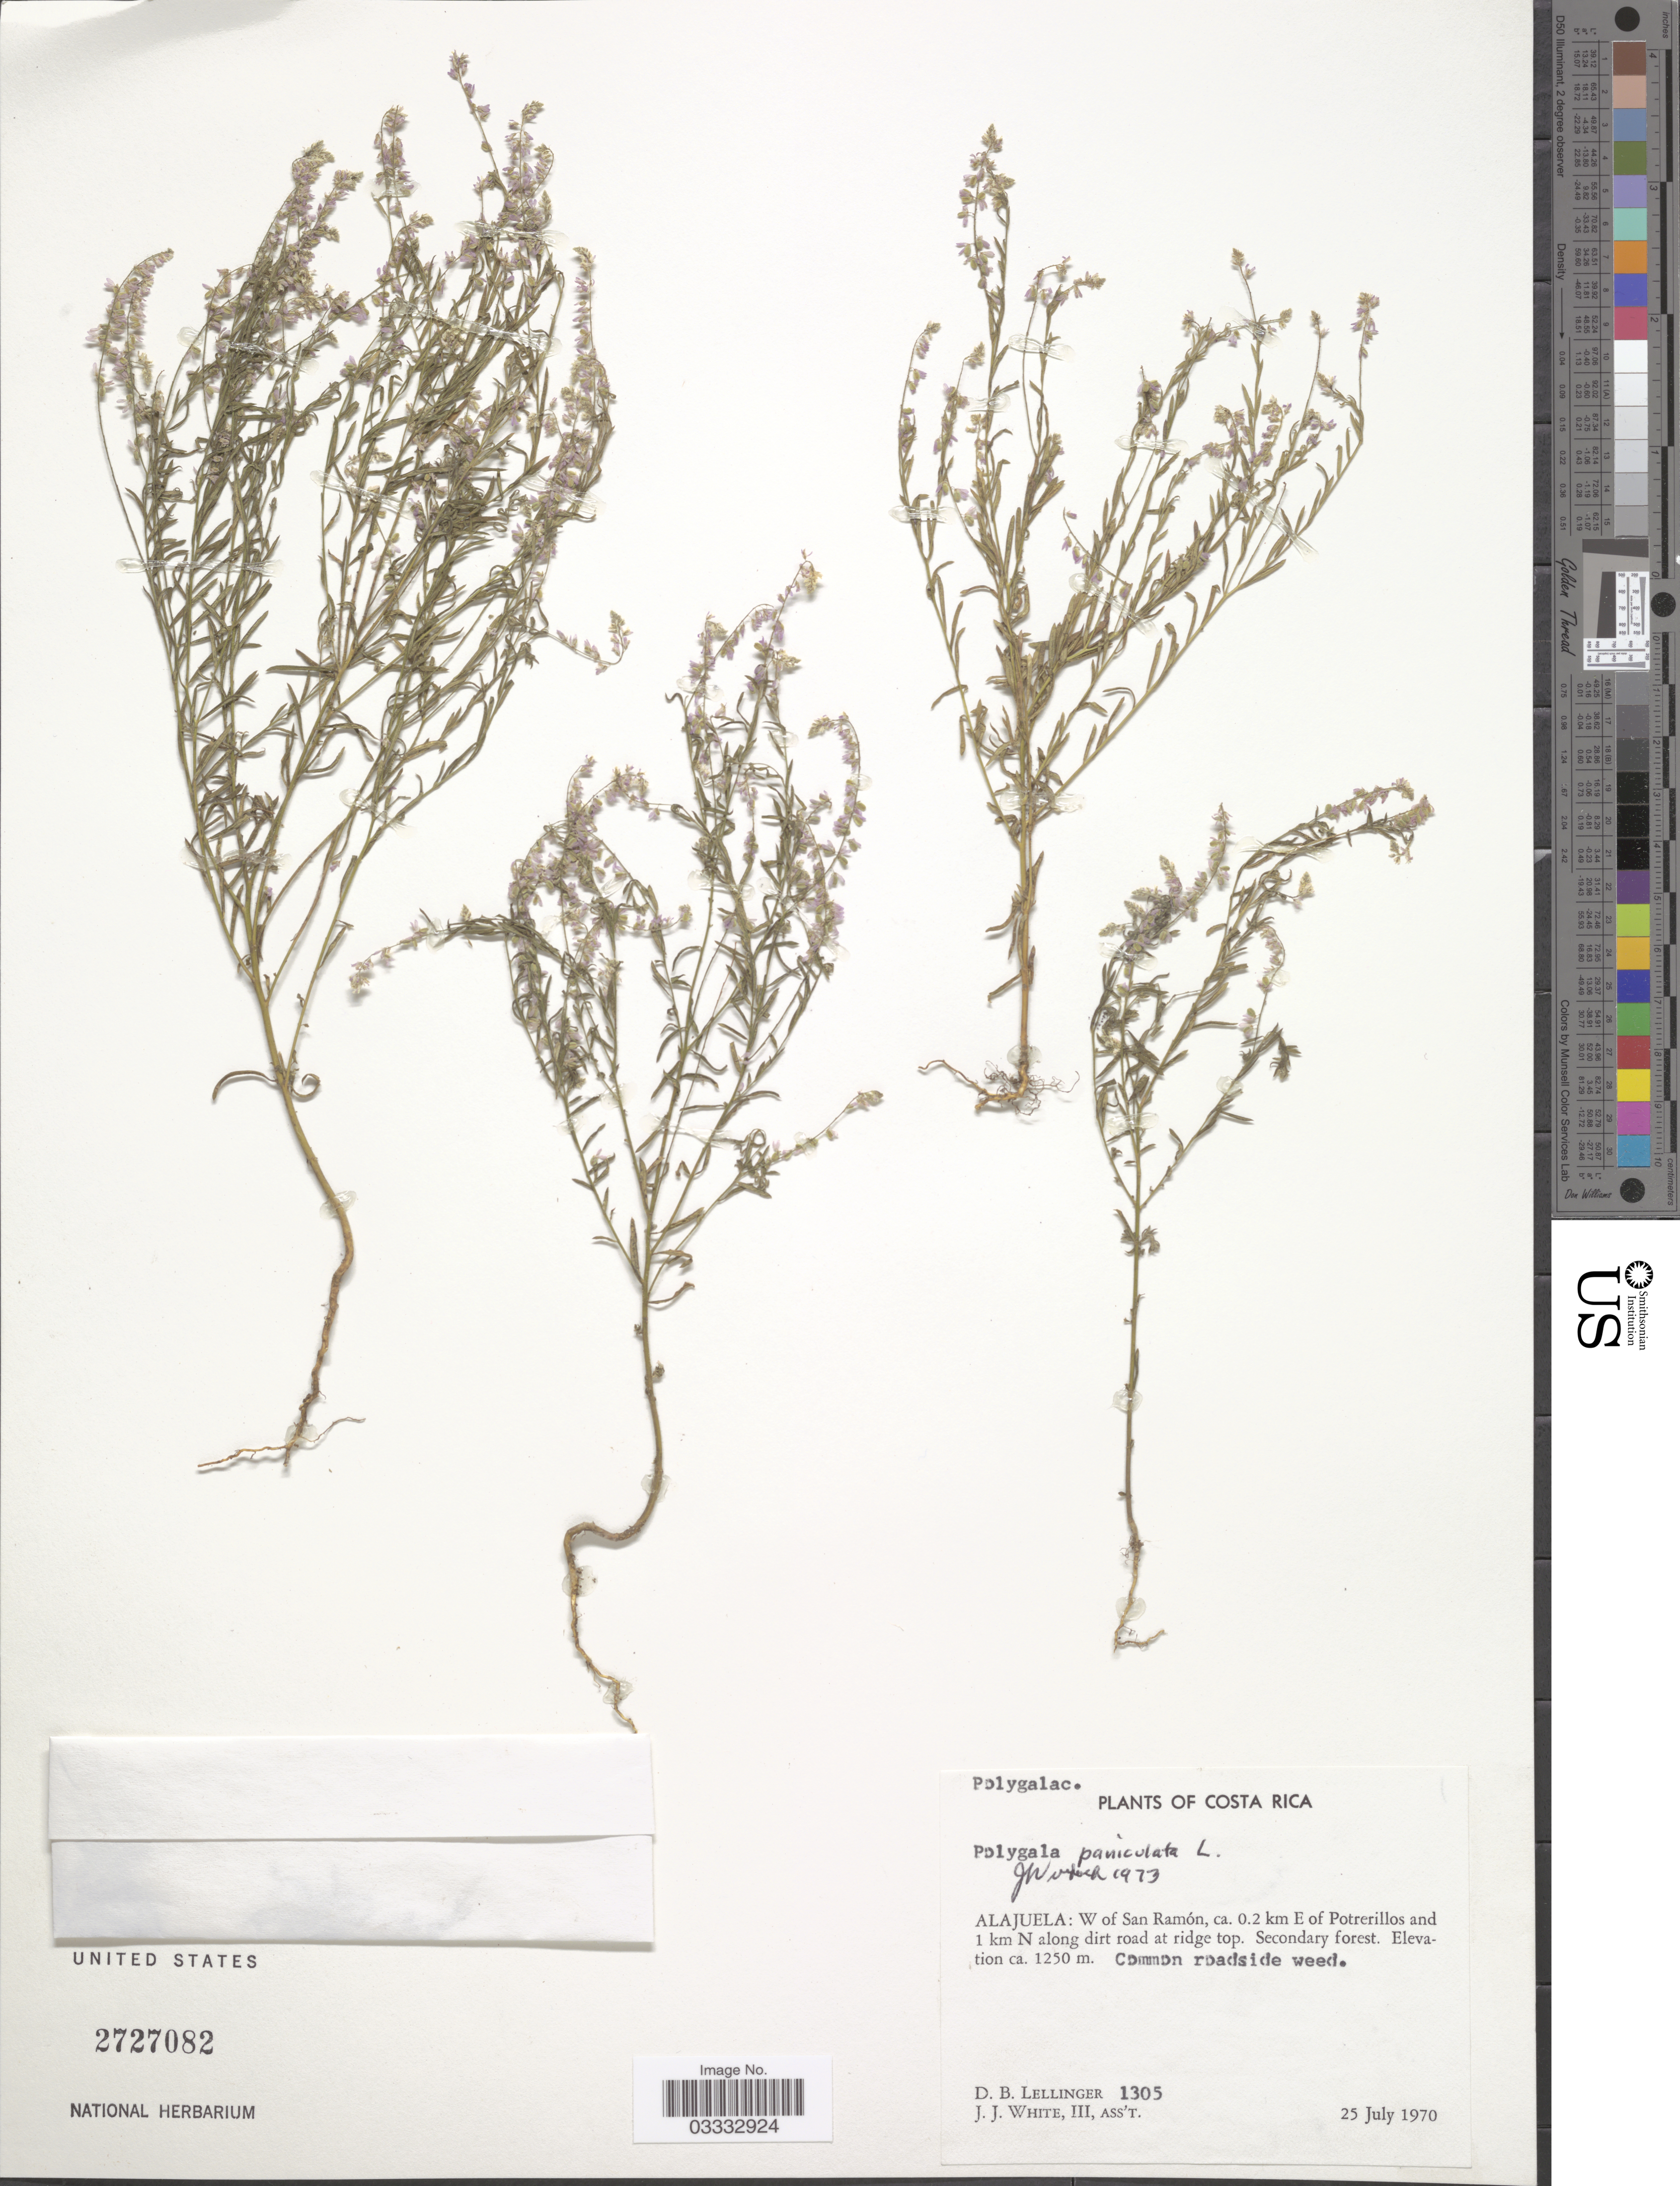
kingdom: Plantae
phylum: Tracheophyta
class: Magnoliopsida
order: Fabales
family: Polygalaceae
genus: Polygala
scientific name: Polygala paniculata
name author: L.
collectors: D. B. Lellinger & J. J. White III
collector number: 1305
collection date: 1970-07-25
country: Costa Rica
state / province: Alajuela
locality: W of San Ramón, ca. 0.2 km E of Potrerillos and 1 km N along dirt road at ridge top.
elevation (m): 1250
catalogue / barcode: US 2727082